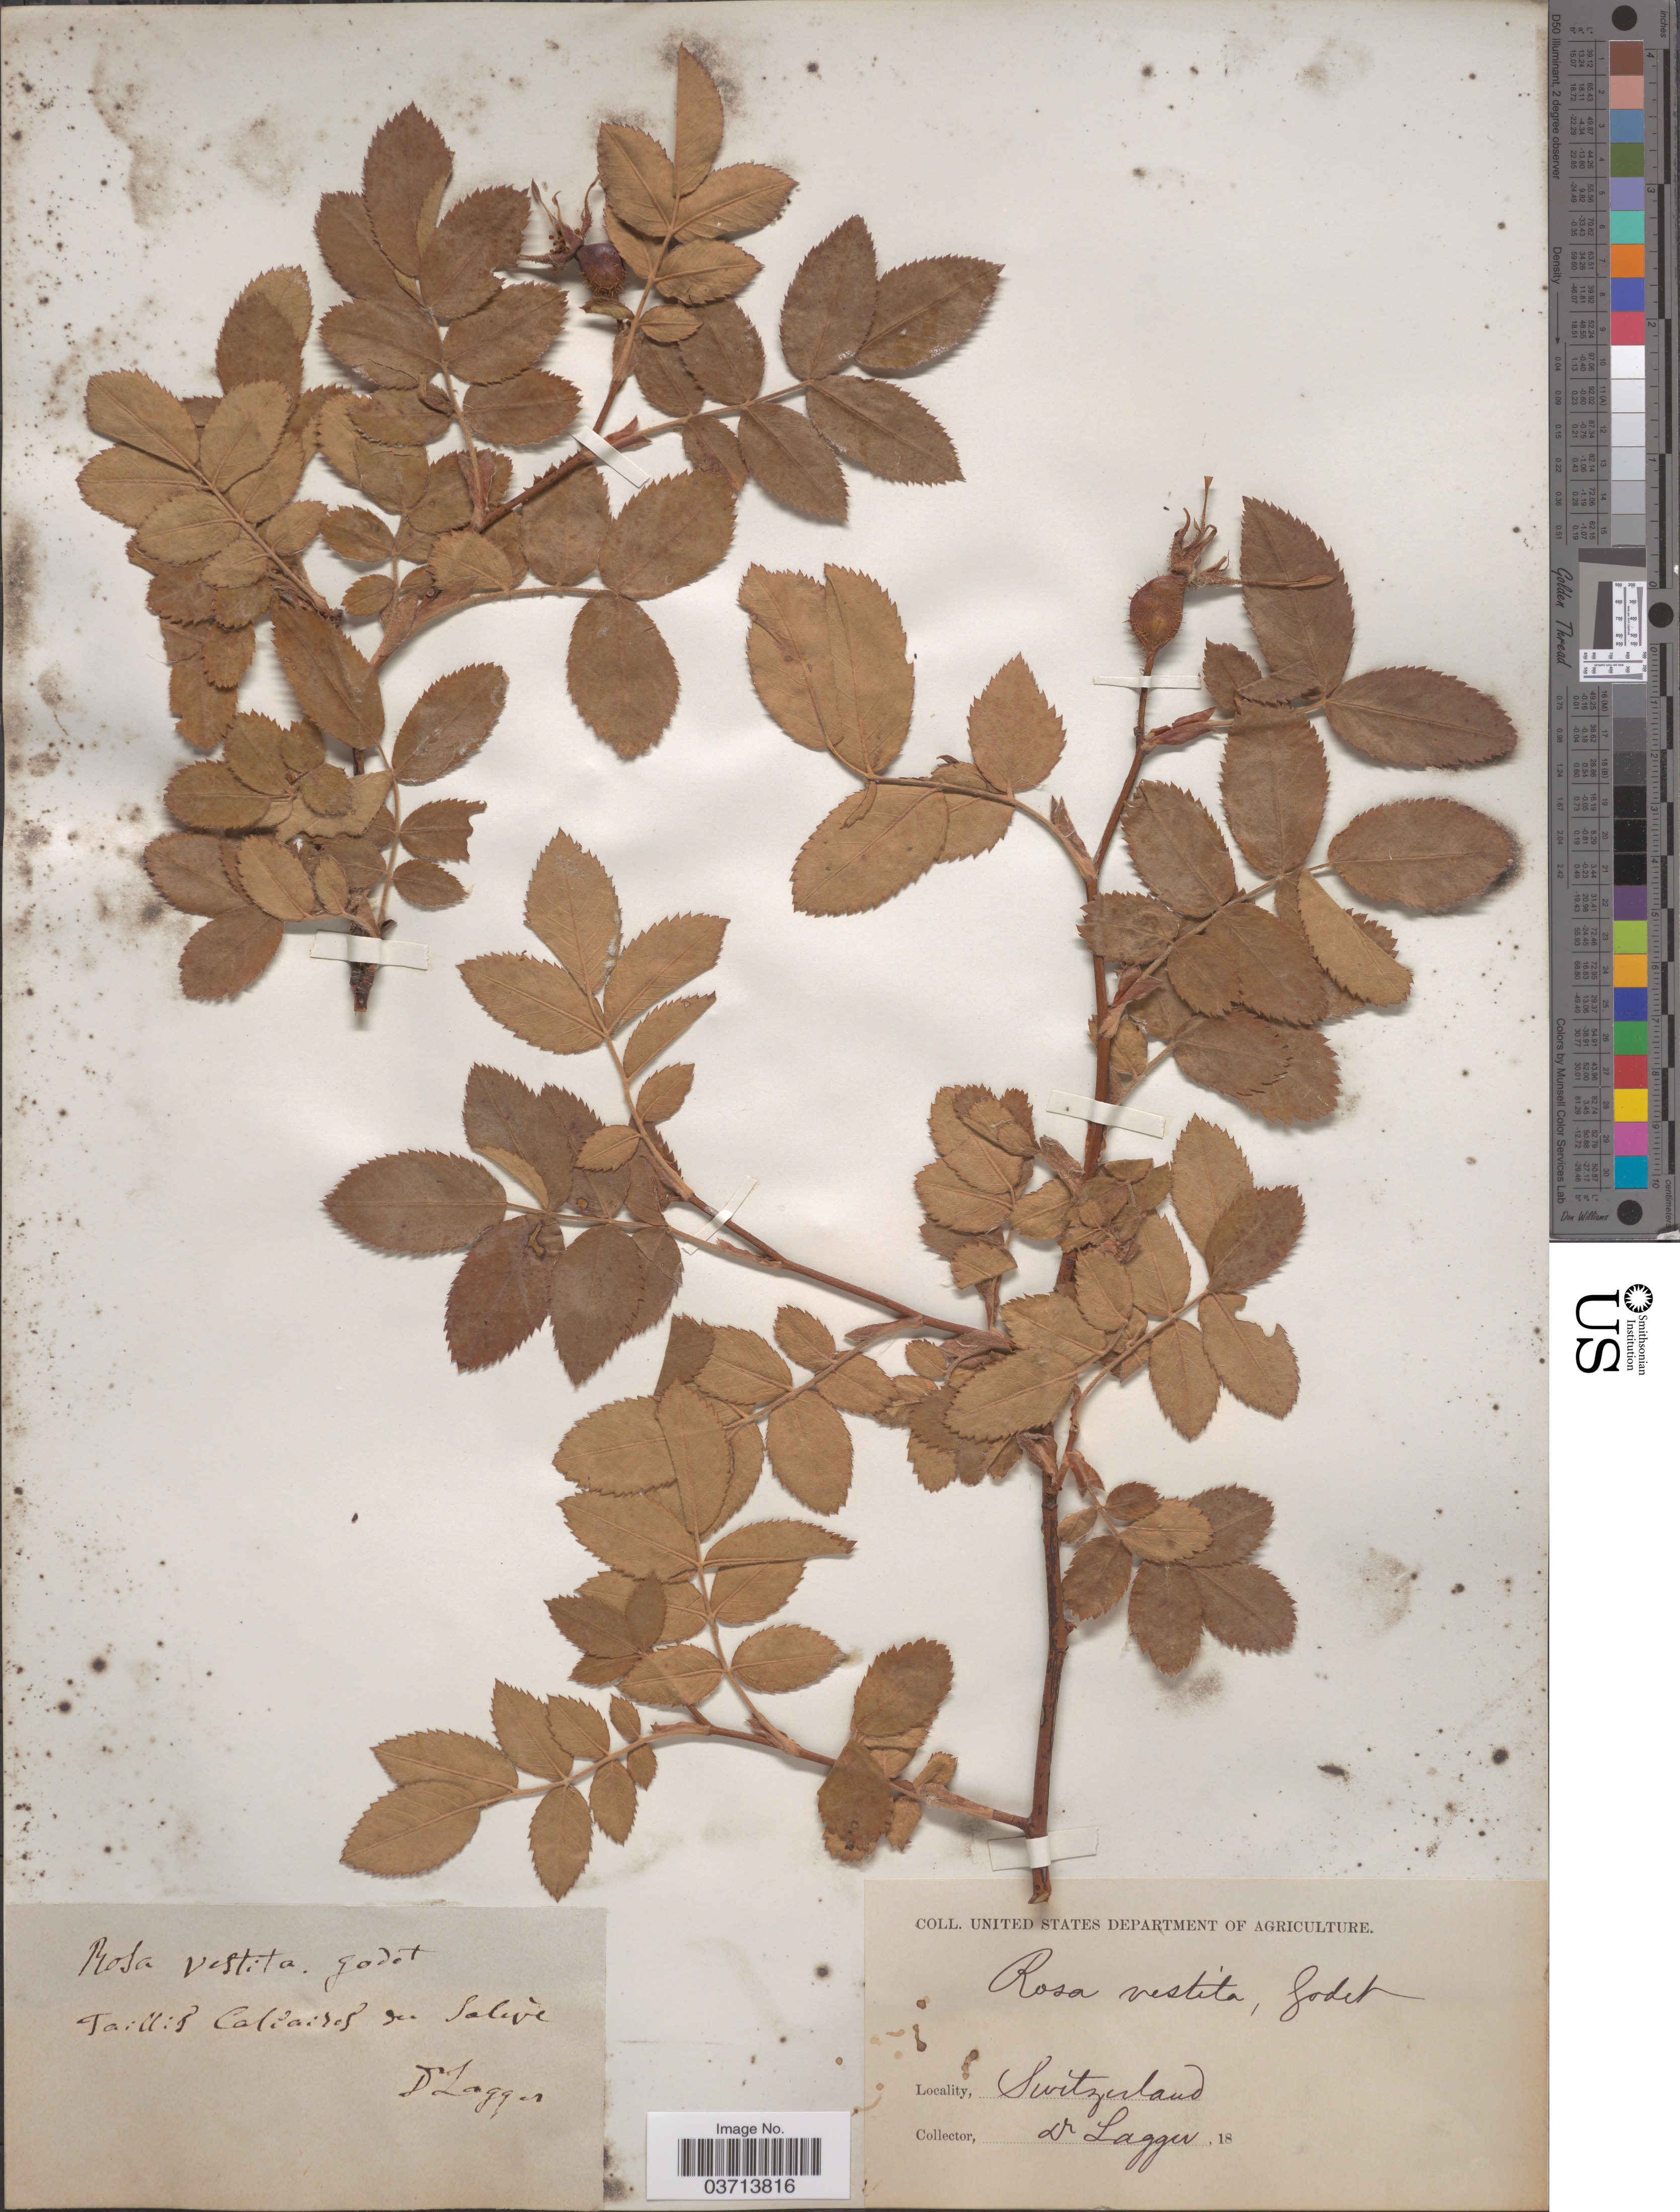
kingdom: Plantae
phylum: Tracheophyta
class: Magnoliopsida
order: Rosales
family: Rosaceae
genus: Rosa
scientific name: Rosa vestita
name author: Sternb.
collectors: F. J. Lagger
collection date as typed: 18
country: Switzerland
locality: Taillis Calcaires du Saléve.